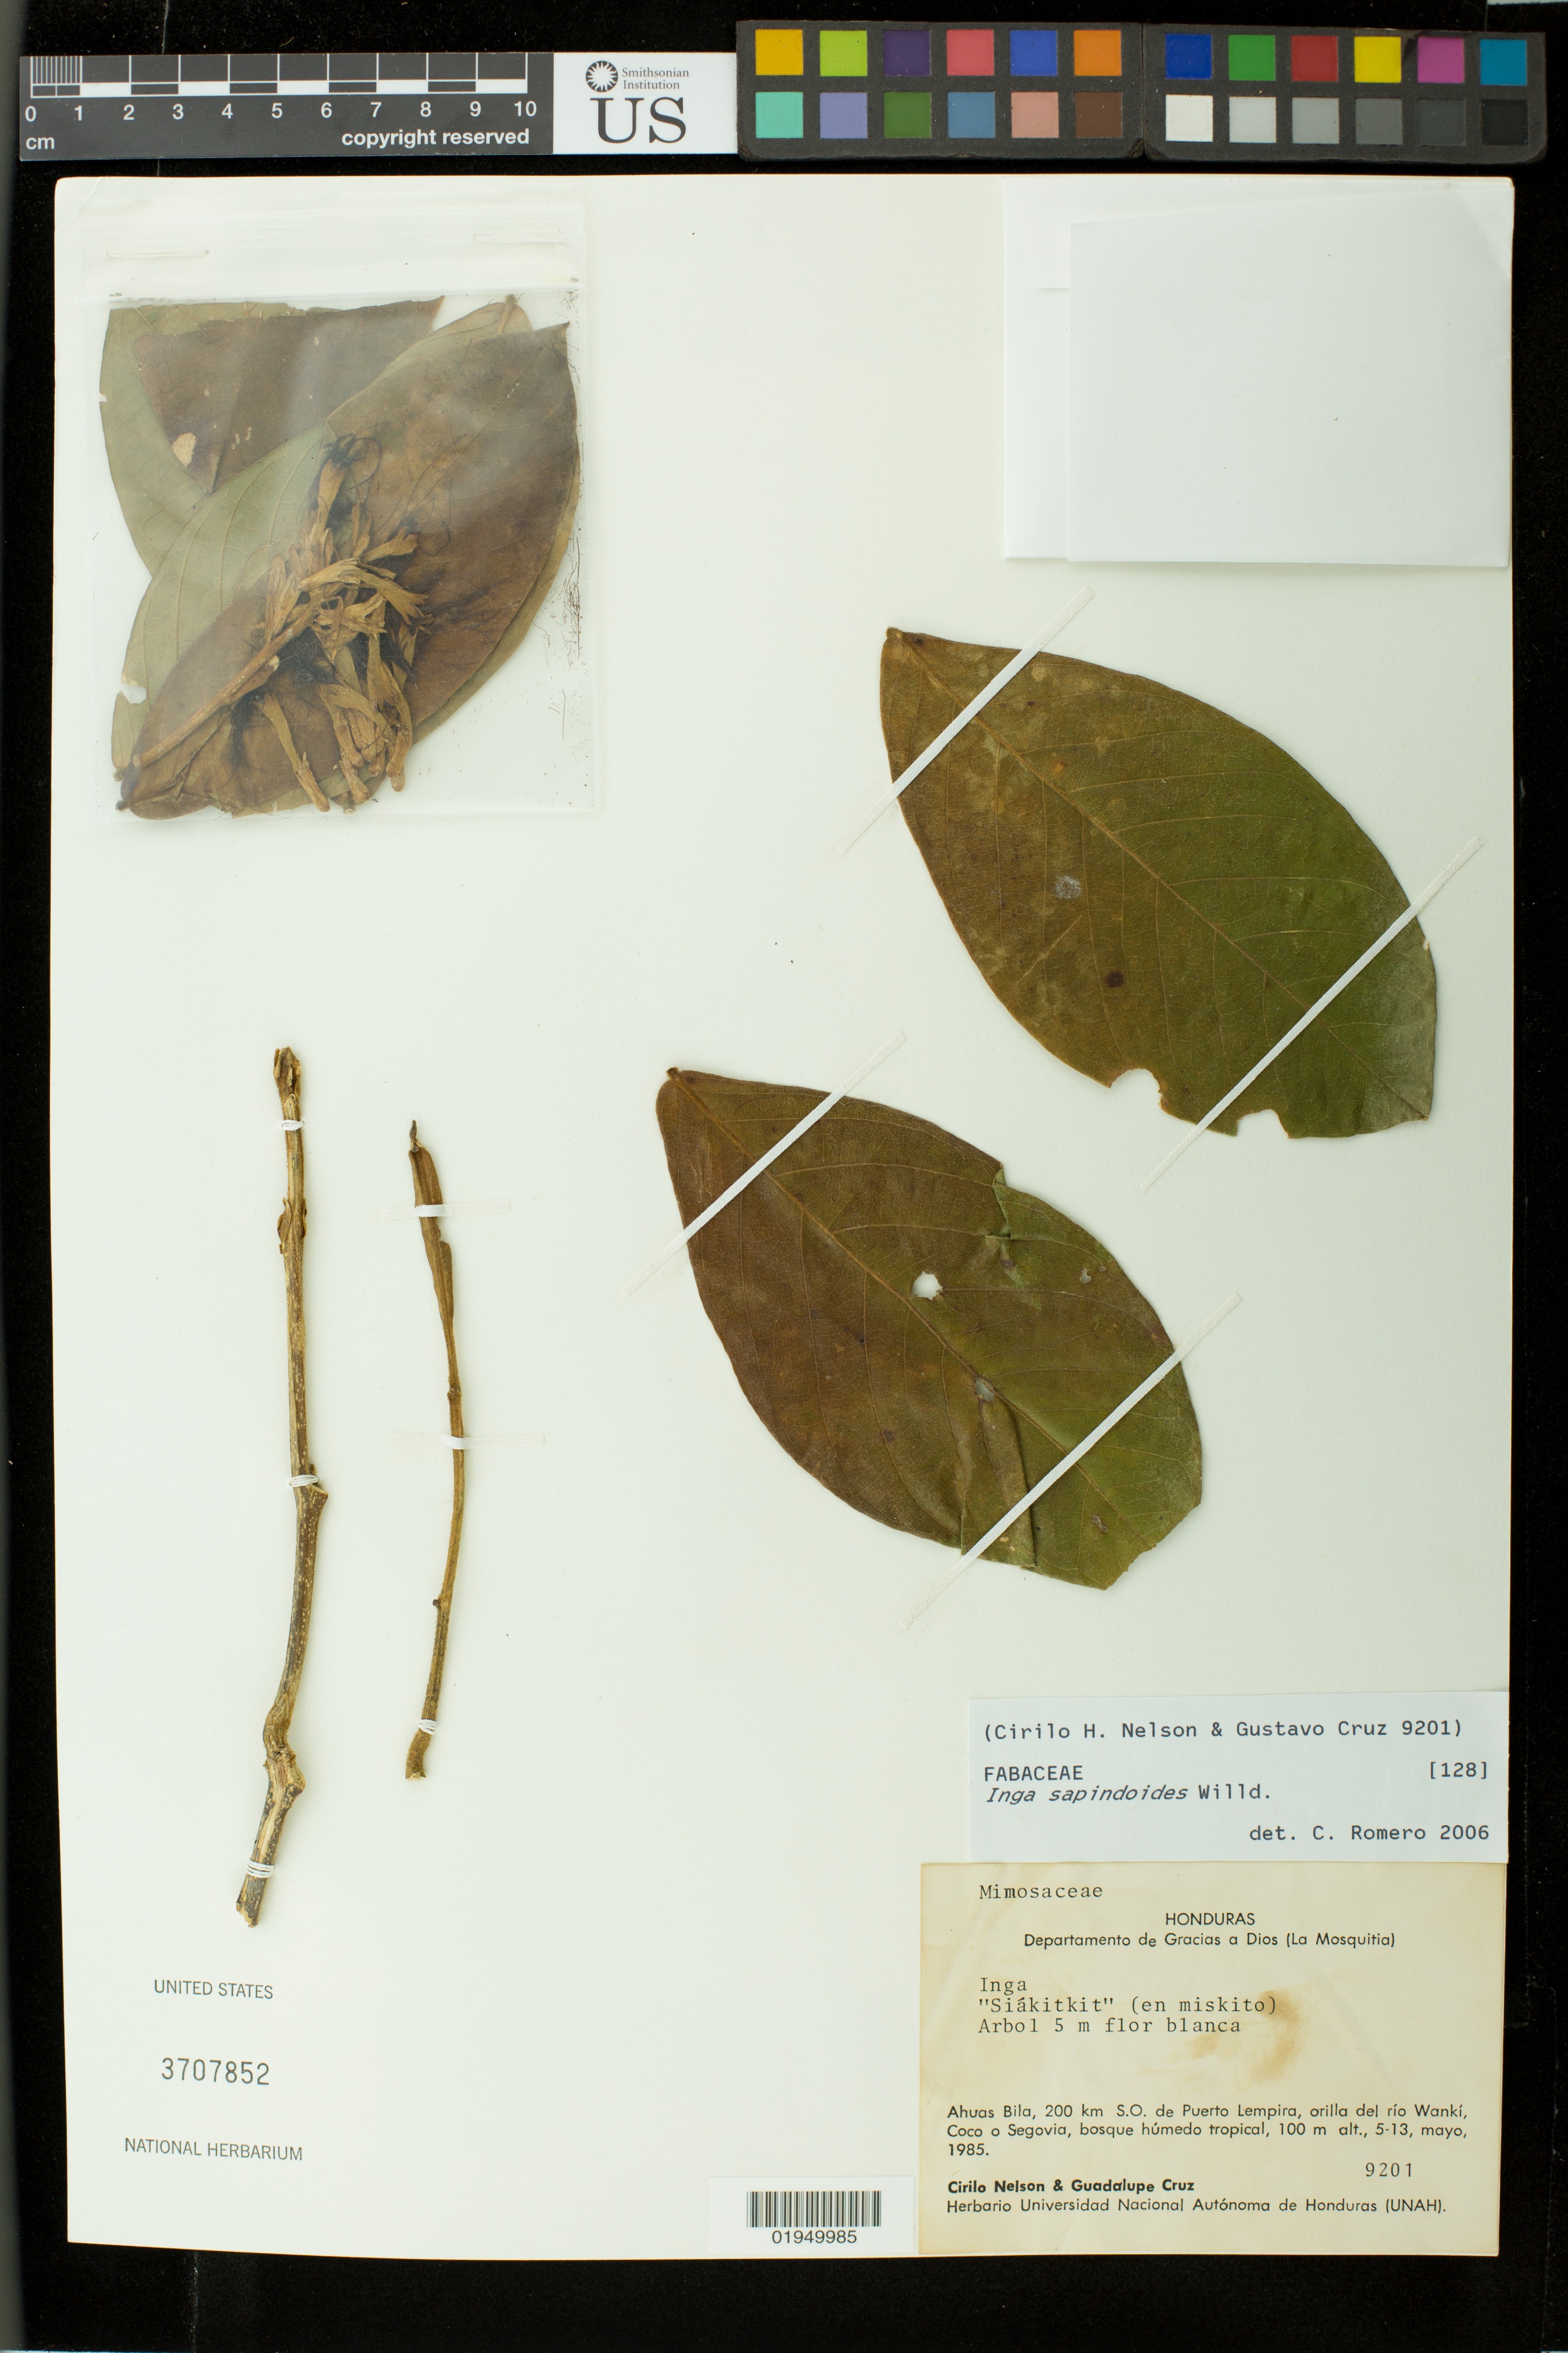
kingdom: Plantae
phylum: Tracheophyta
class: Magnoliopsida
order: Fabales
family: Fabaceae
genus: Inga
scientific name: Inga sapindoides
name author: Willd.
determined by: Romero de T., C.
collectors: C. H. Nelson & G. Cruz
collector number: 9201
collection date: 1985-05-05/1985-05-13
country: Honduras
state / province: Gracias de Dios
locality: Ahuas Bila, 200 km S.O. de Puerto Lempira, orilla del rio Wanki, Coco o Segovia.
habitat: Bosque humedo tropical.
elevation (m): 100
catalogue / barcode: US 3707852